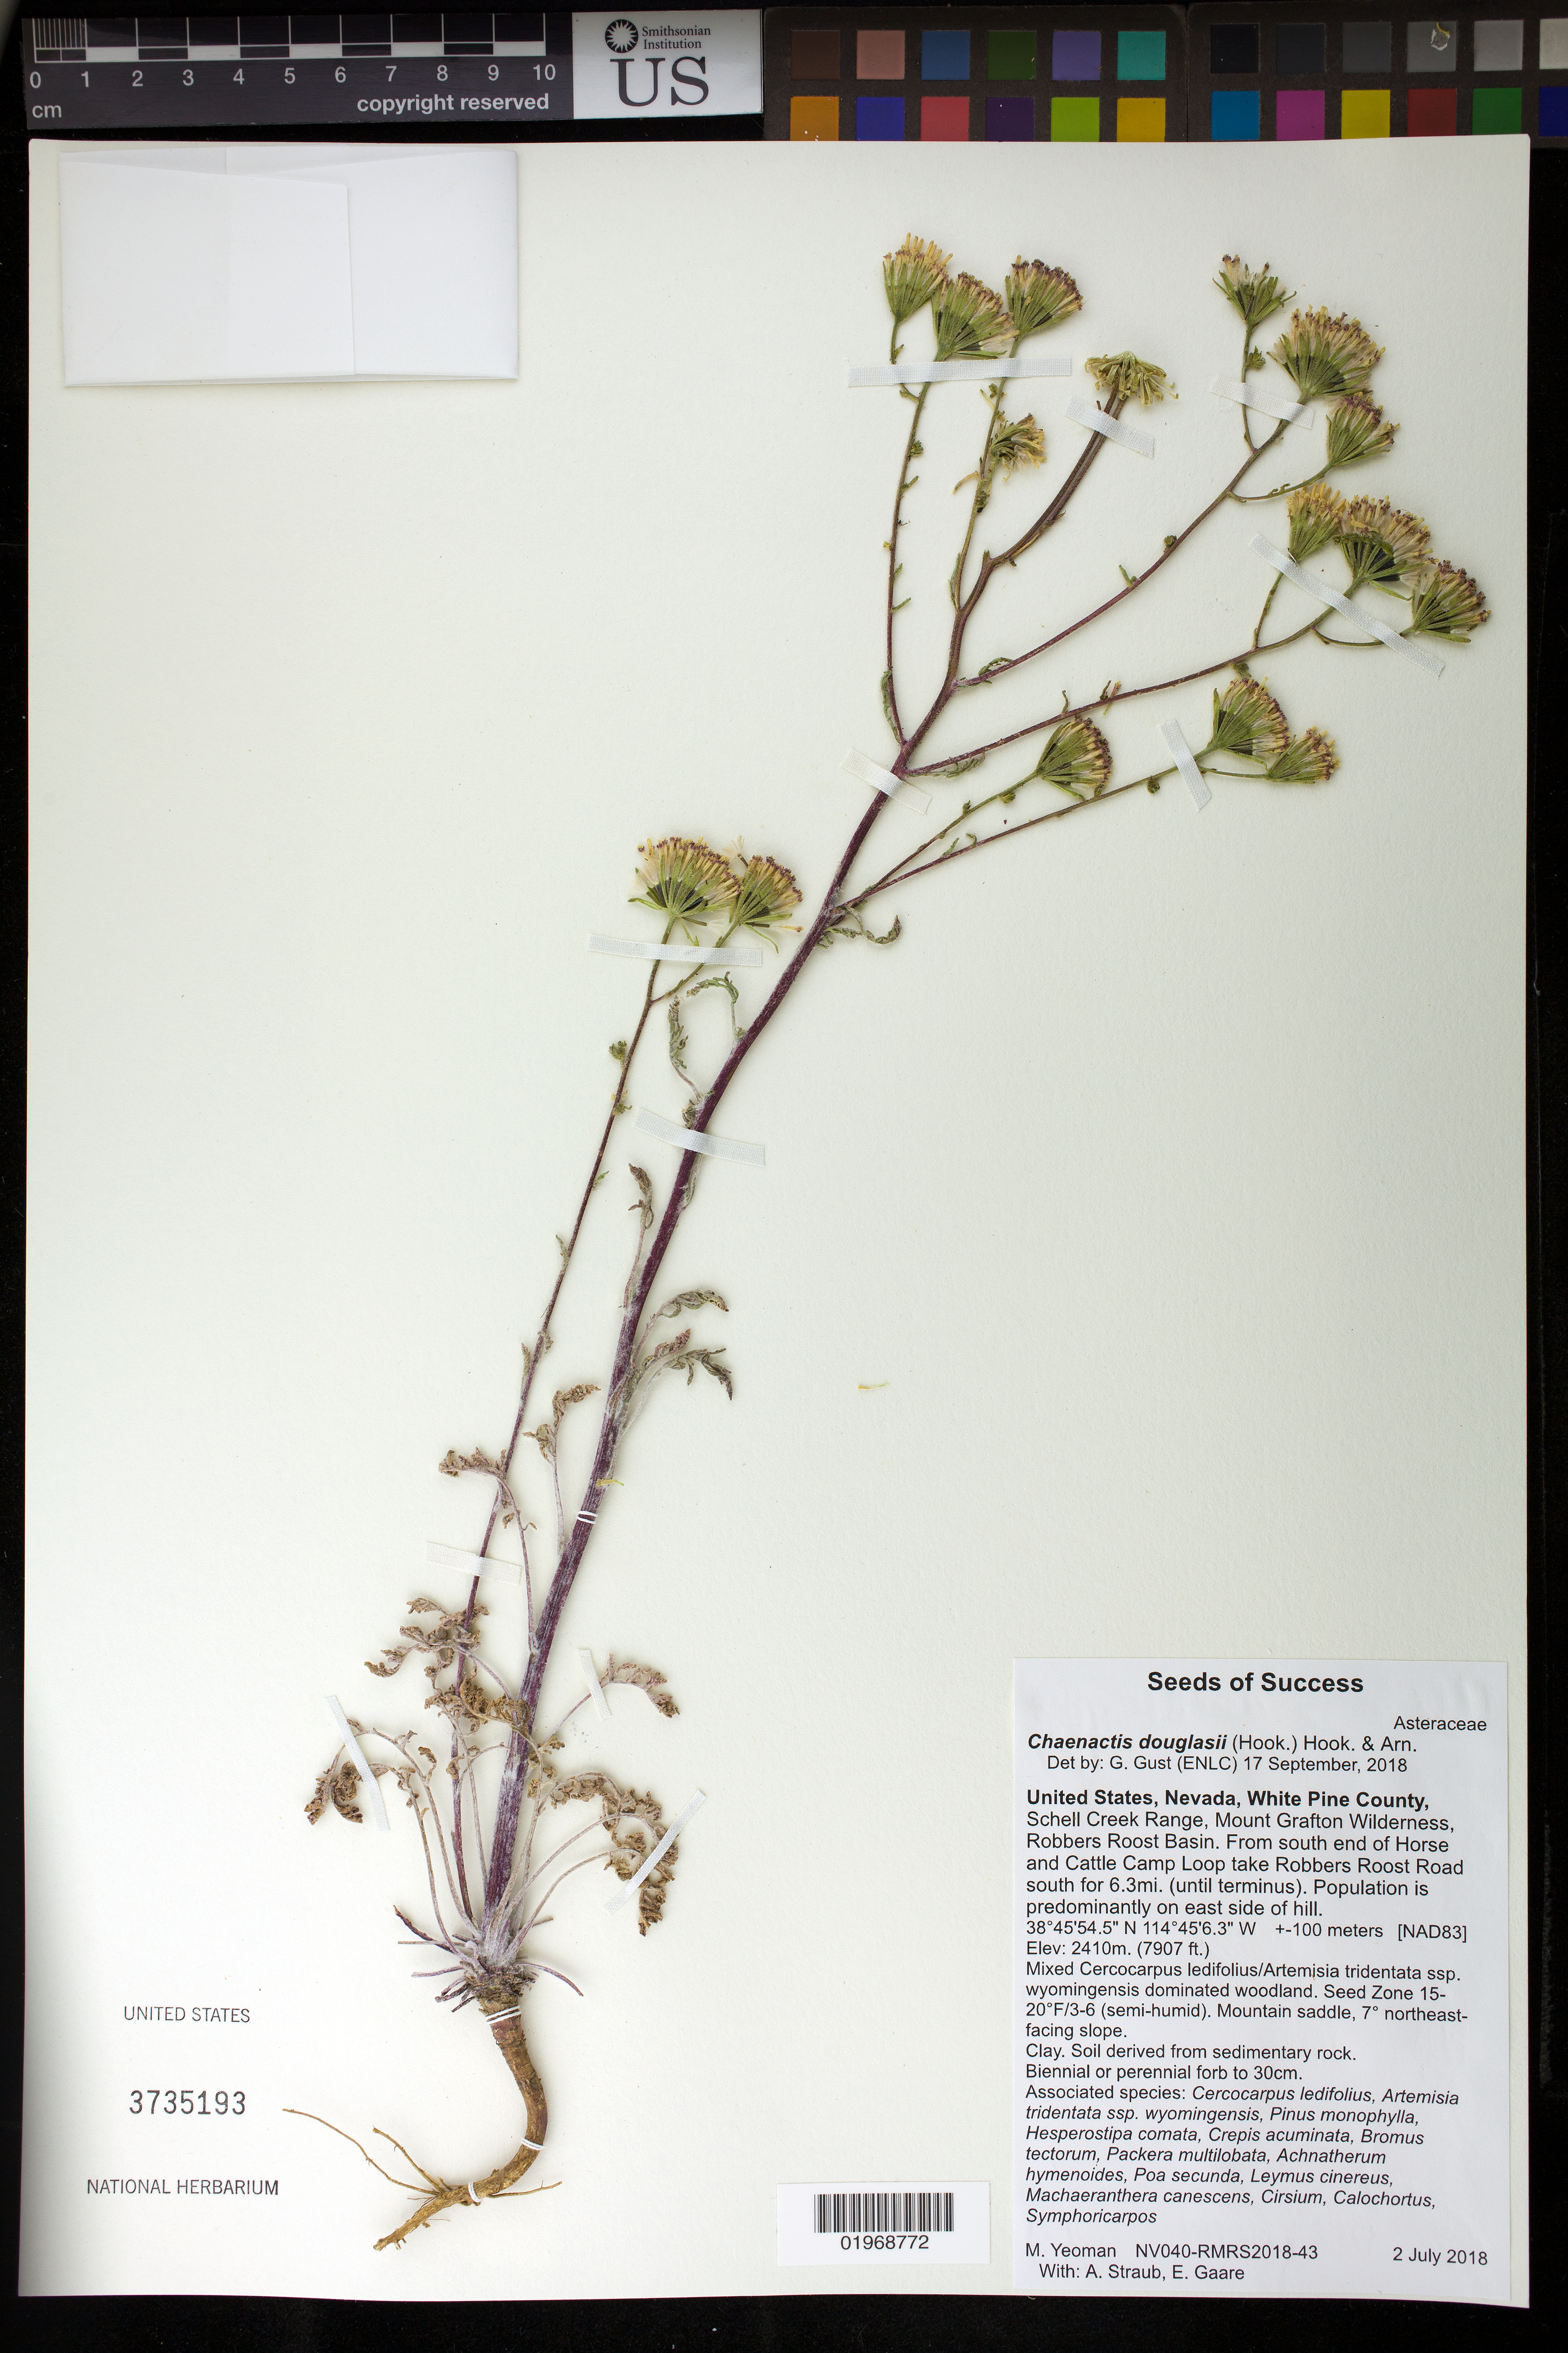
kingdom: Plantae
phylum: Tracheophyta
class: Magnoliopsida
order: Asterales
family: Asteraceae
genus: Chaenactis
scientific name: Chaenactis douglasii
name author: Hook. & Arn.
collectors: M. Yeoman, A. Straub & E. Gaare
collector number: NV040-RMRS2018-43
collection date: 2018-07-02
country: United States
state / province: Nevada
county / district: White Pine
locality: Schell Creek Range, Horse and Cattle Camp Loop, south for 6.3 mi. on Robbers Roost Rd.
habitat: Clay. Soil derived from sedimentary rock.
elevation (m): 2410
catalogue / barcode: US 3735193